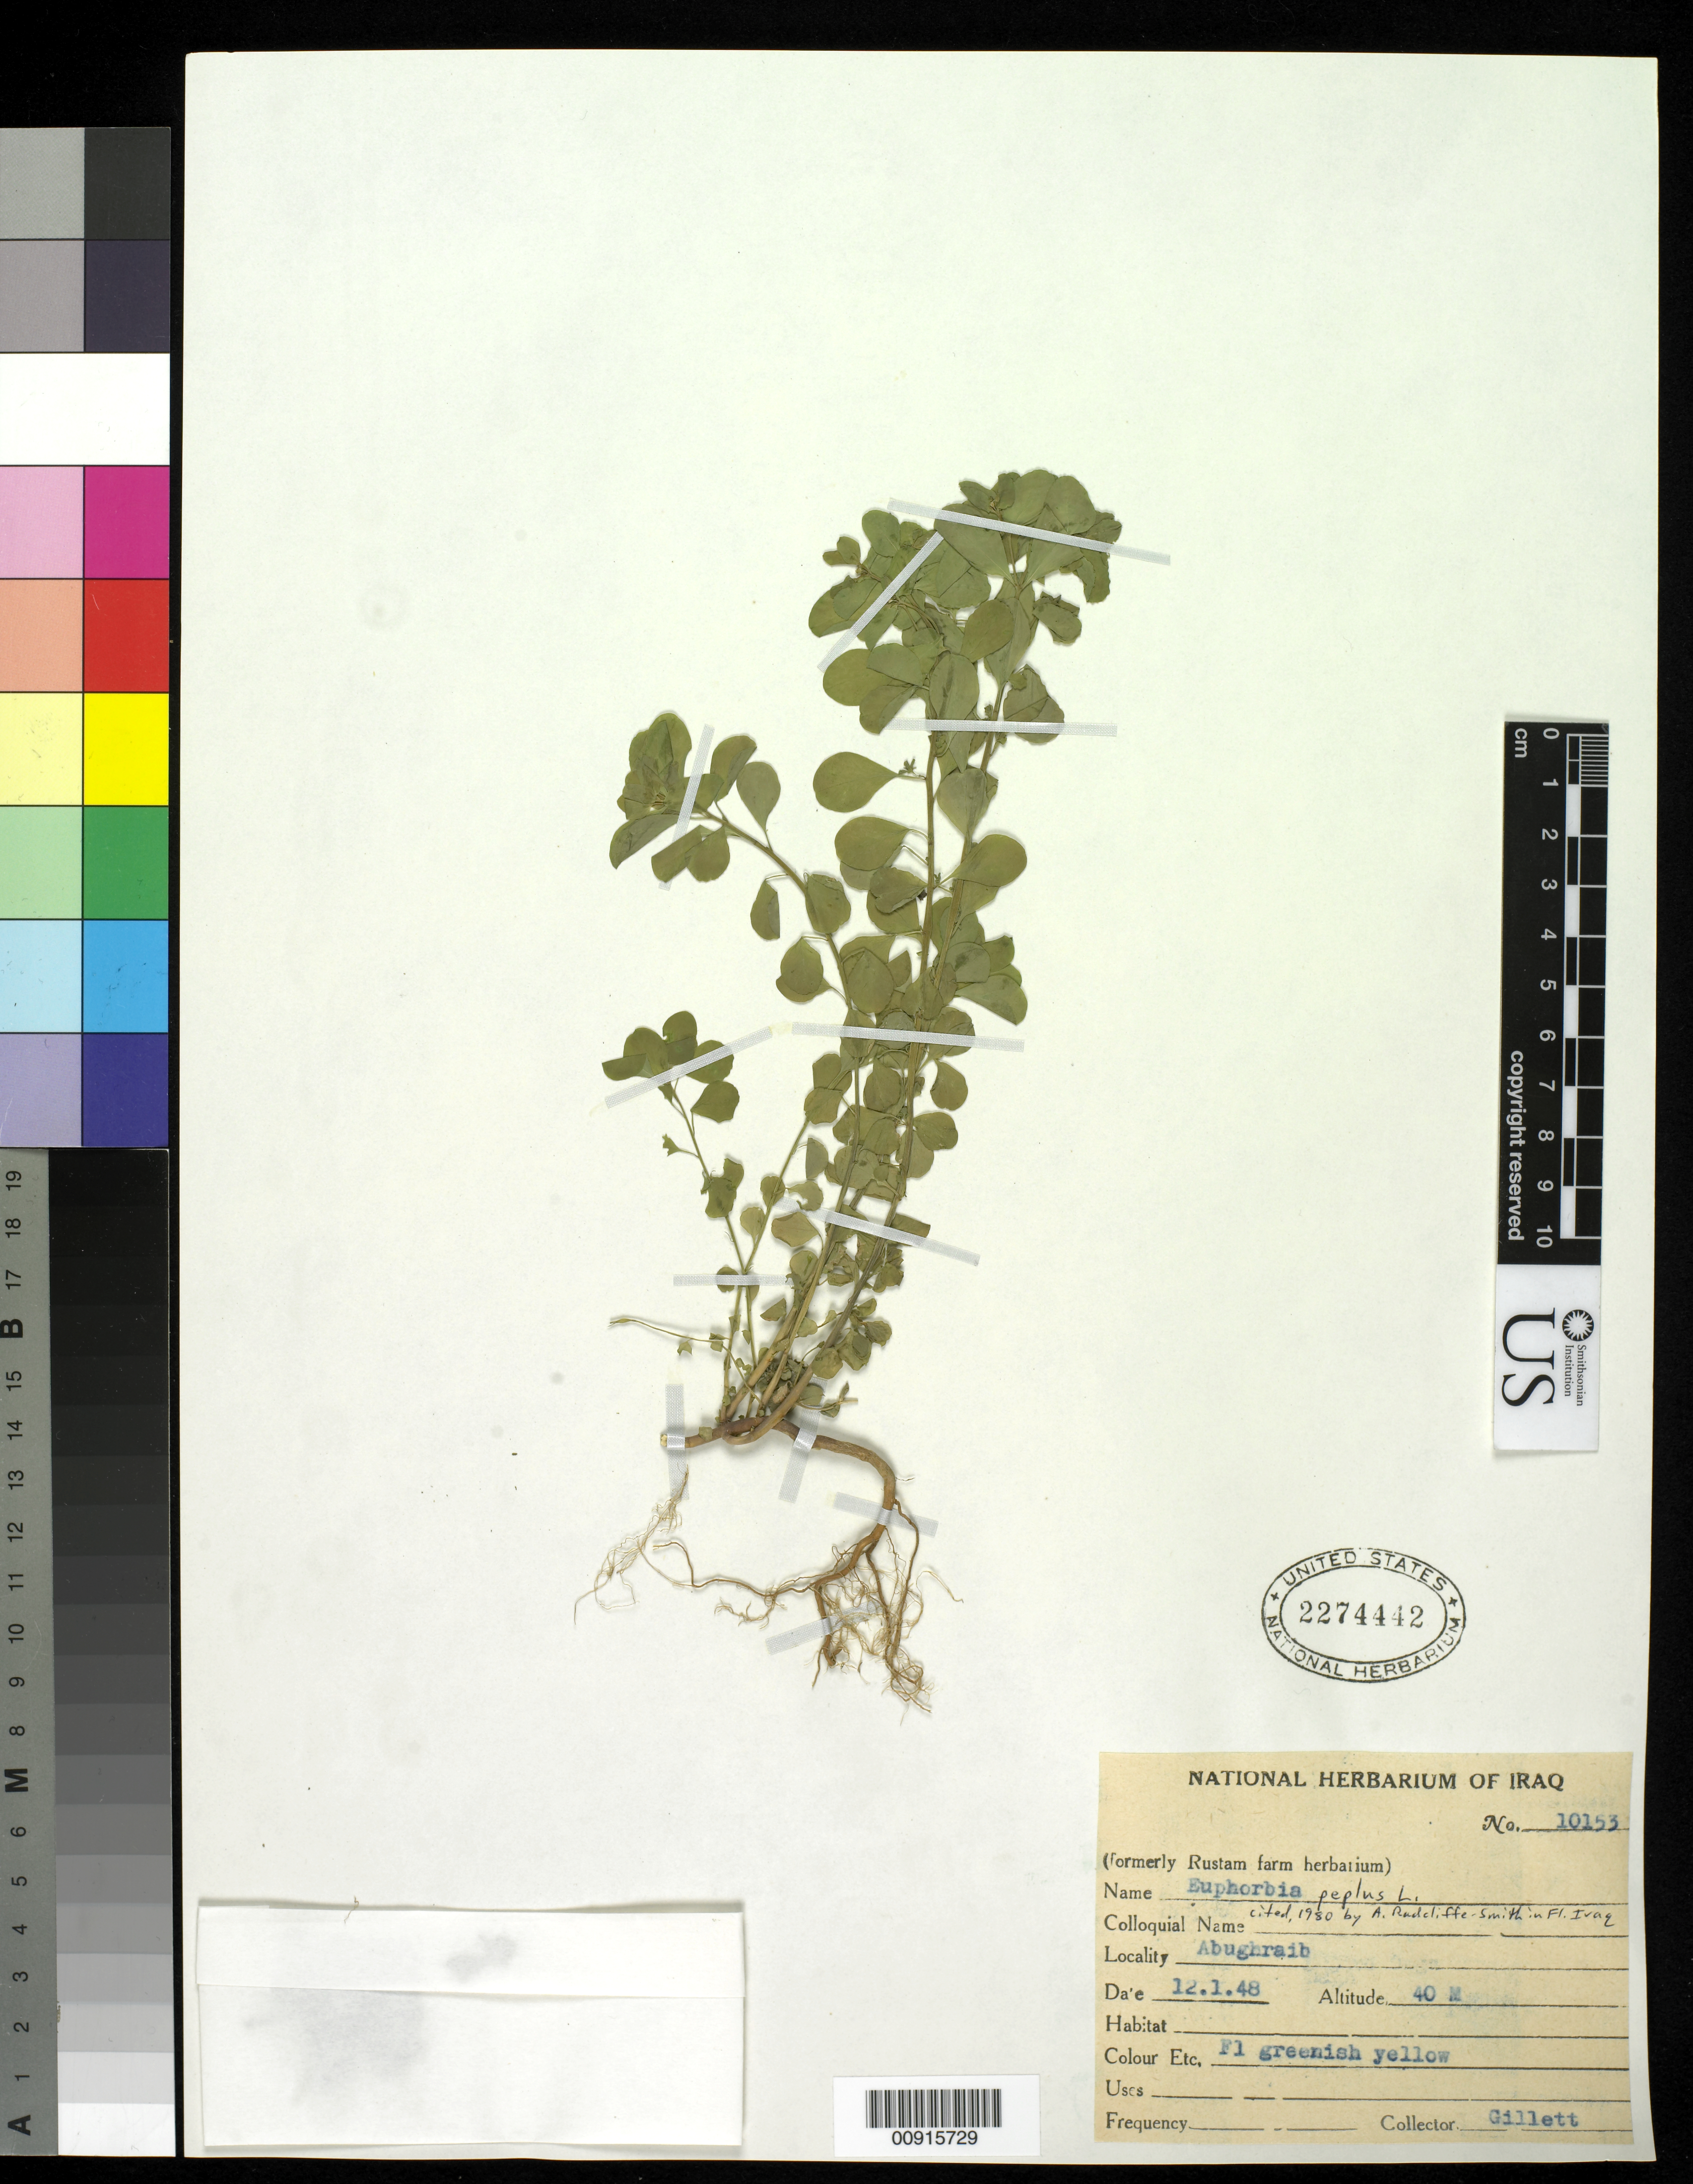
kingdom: Plantae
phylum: Tracheophyta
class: Magnoliopsida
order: Malpighiales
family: Euphorbiaceae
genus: Euphorbia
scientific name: Euphorbia peplus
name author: L.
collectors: Gillett, --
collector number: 10153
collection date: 1948-01-12 or 1948-12-01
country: Iraq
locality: Abu Ghraib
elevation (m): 40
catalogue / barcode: US 2274442